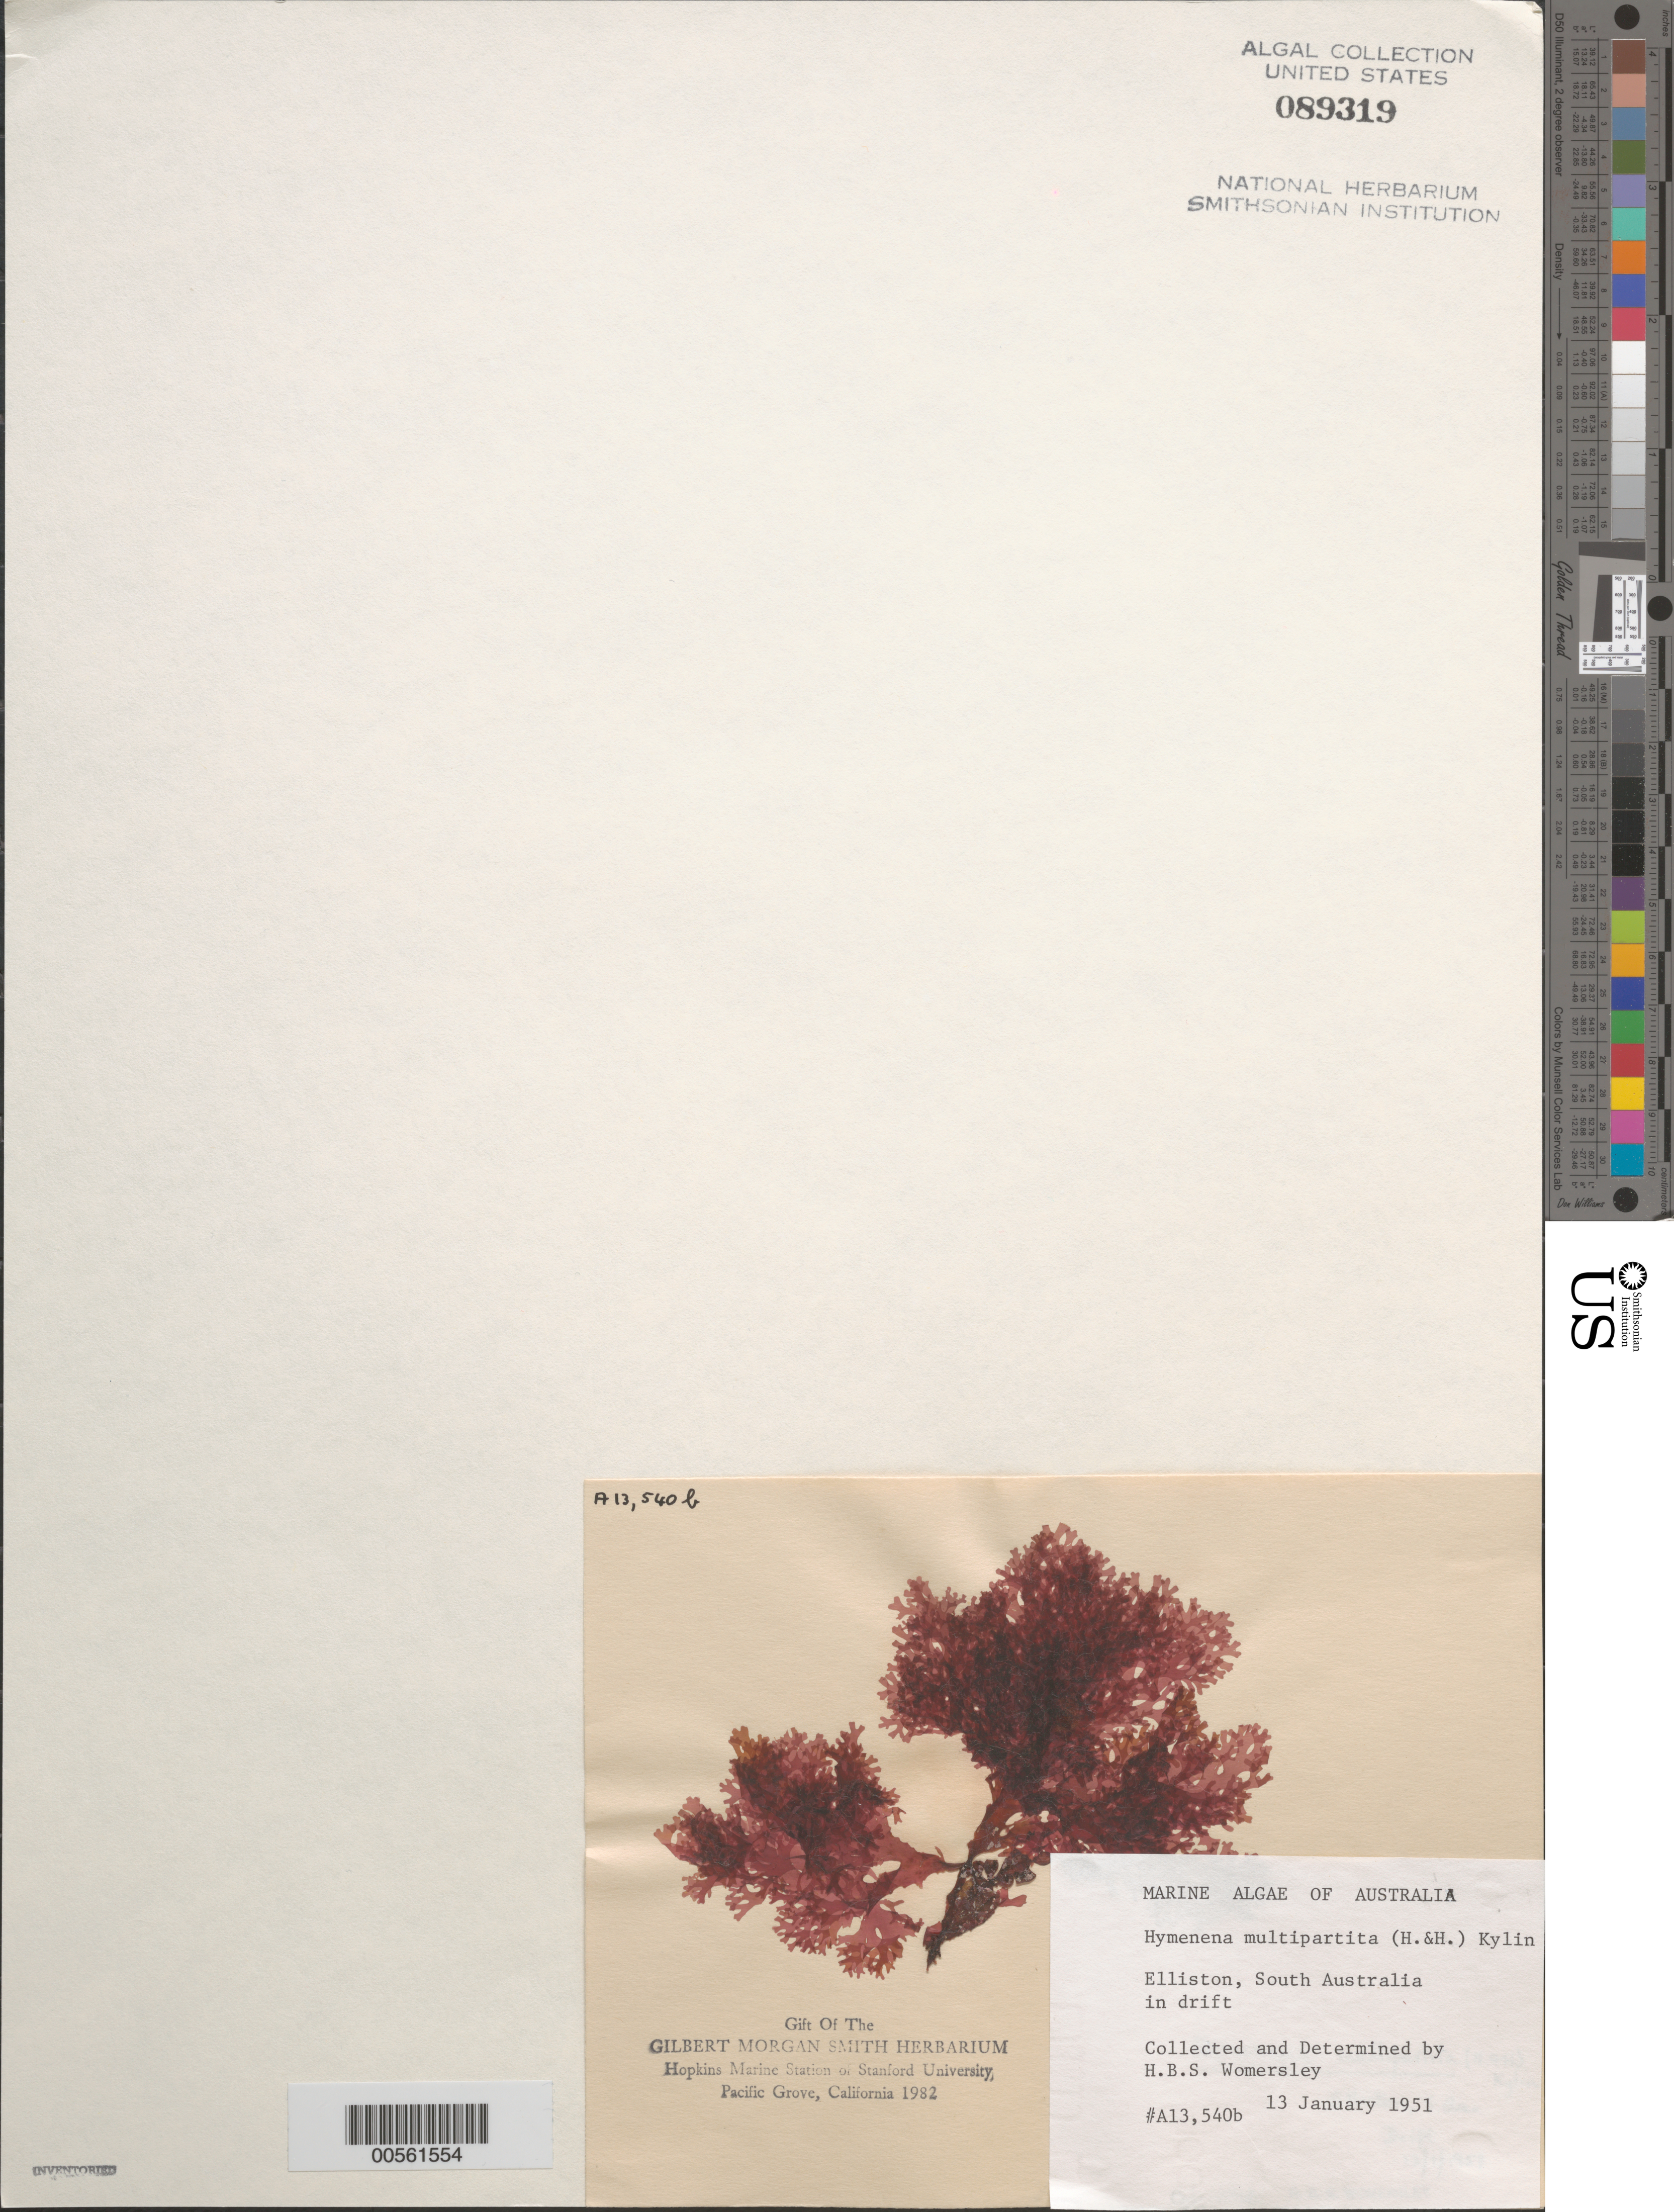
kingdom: Plantae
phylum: Rhodophyta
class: Florideophyceae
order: Ceramiales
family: Delesseriaceae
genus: Hymenena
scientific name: Hymenena multipartita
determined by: Womersley, H. B. S.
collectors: H. B. S. Womersley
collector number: A13540b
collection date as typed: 13 Jan 1951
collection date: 1951-01-13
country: Australia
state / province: South Australia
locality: Elliston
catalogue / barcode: US 89319